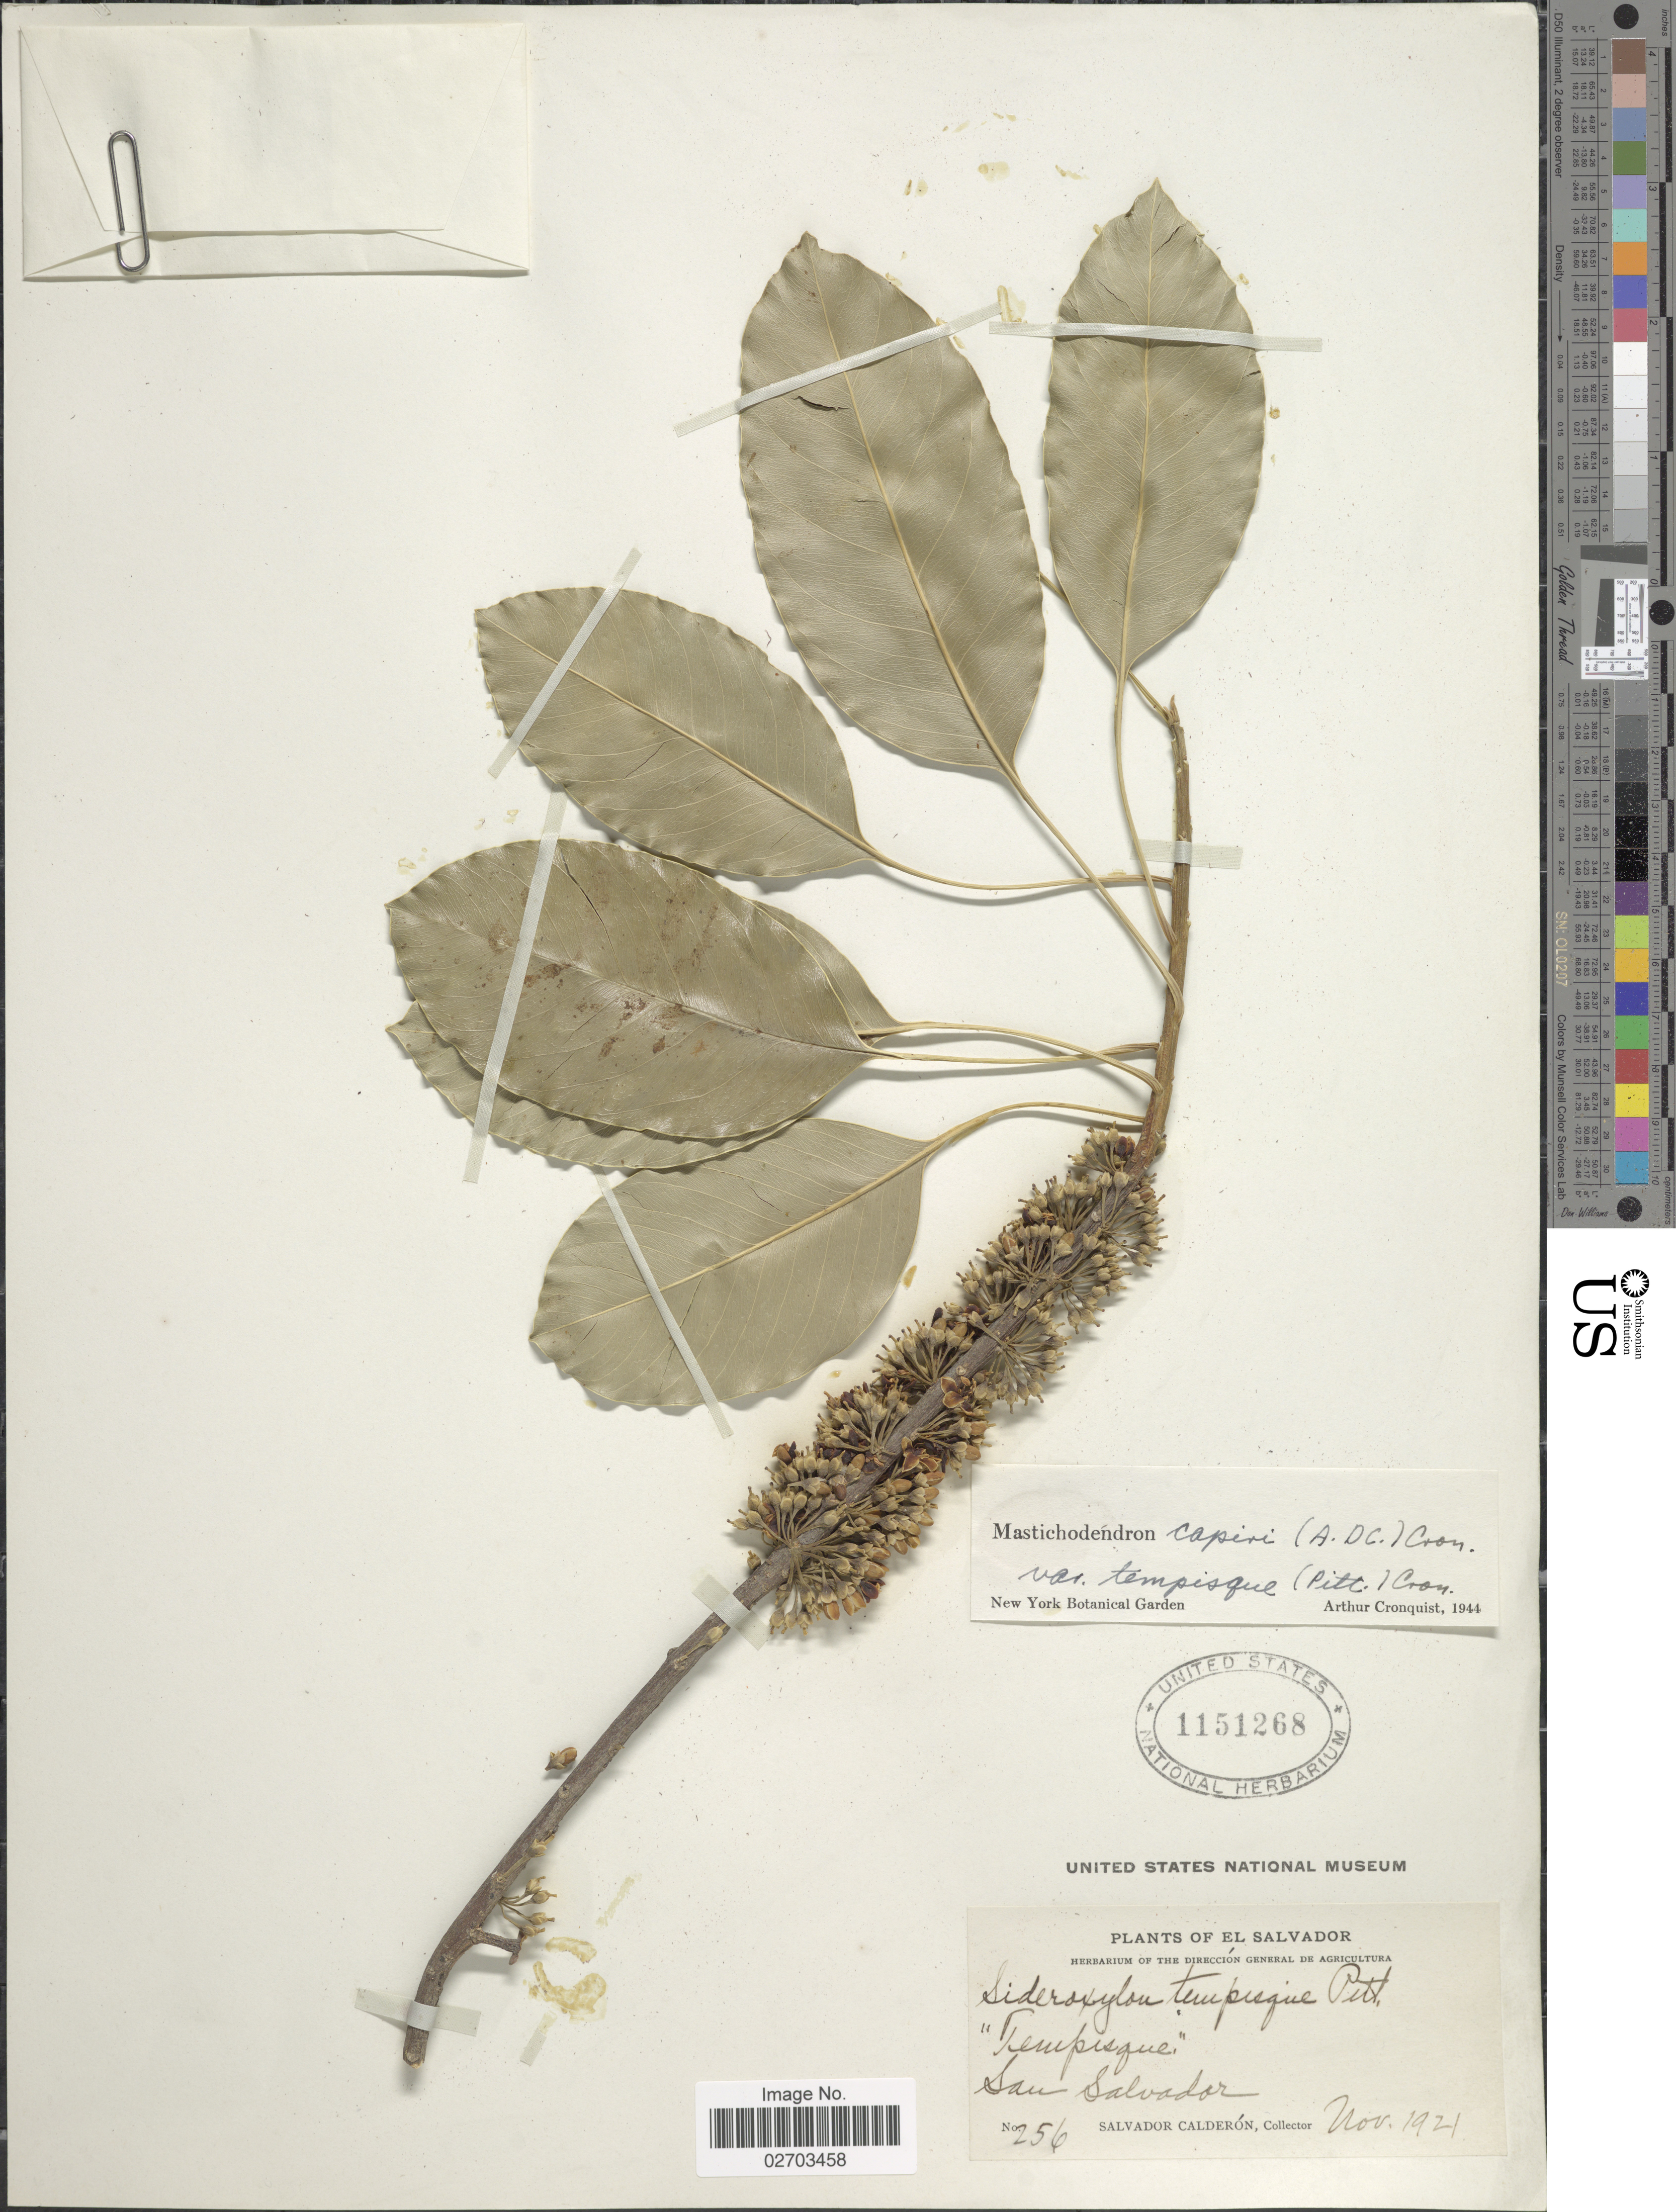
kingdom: Plantae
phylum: Tracheophyta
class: Magnoliopsida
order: Ericales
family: Sapotaceae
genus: Sideroxylon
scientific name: Sideroxylon capiri subsp. tempisque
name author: (Pittier) T.D. Penn.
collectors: S. Calderón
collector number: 256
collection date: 1921-11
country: El Salvador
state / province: San Salvador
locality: Tempisque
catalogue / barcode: US 1151268